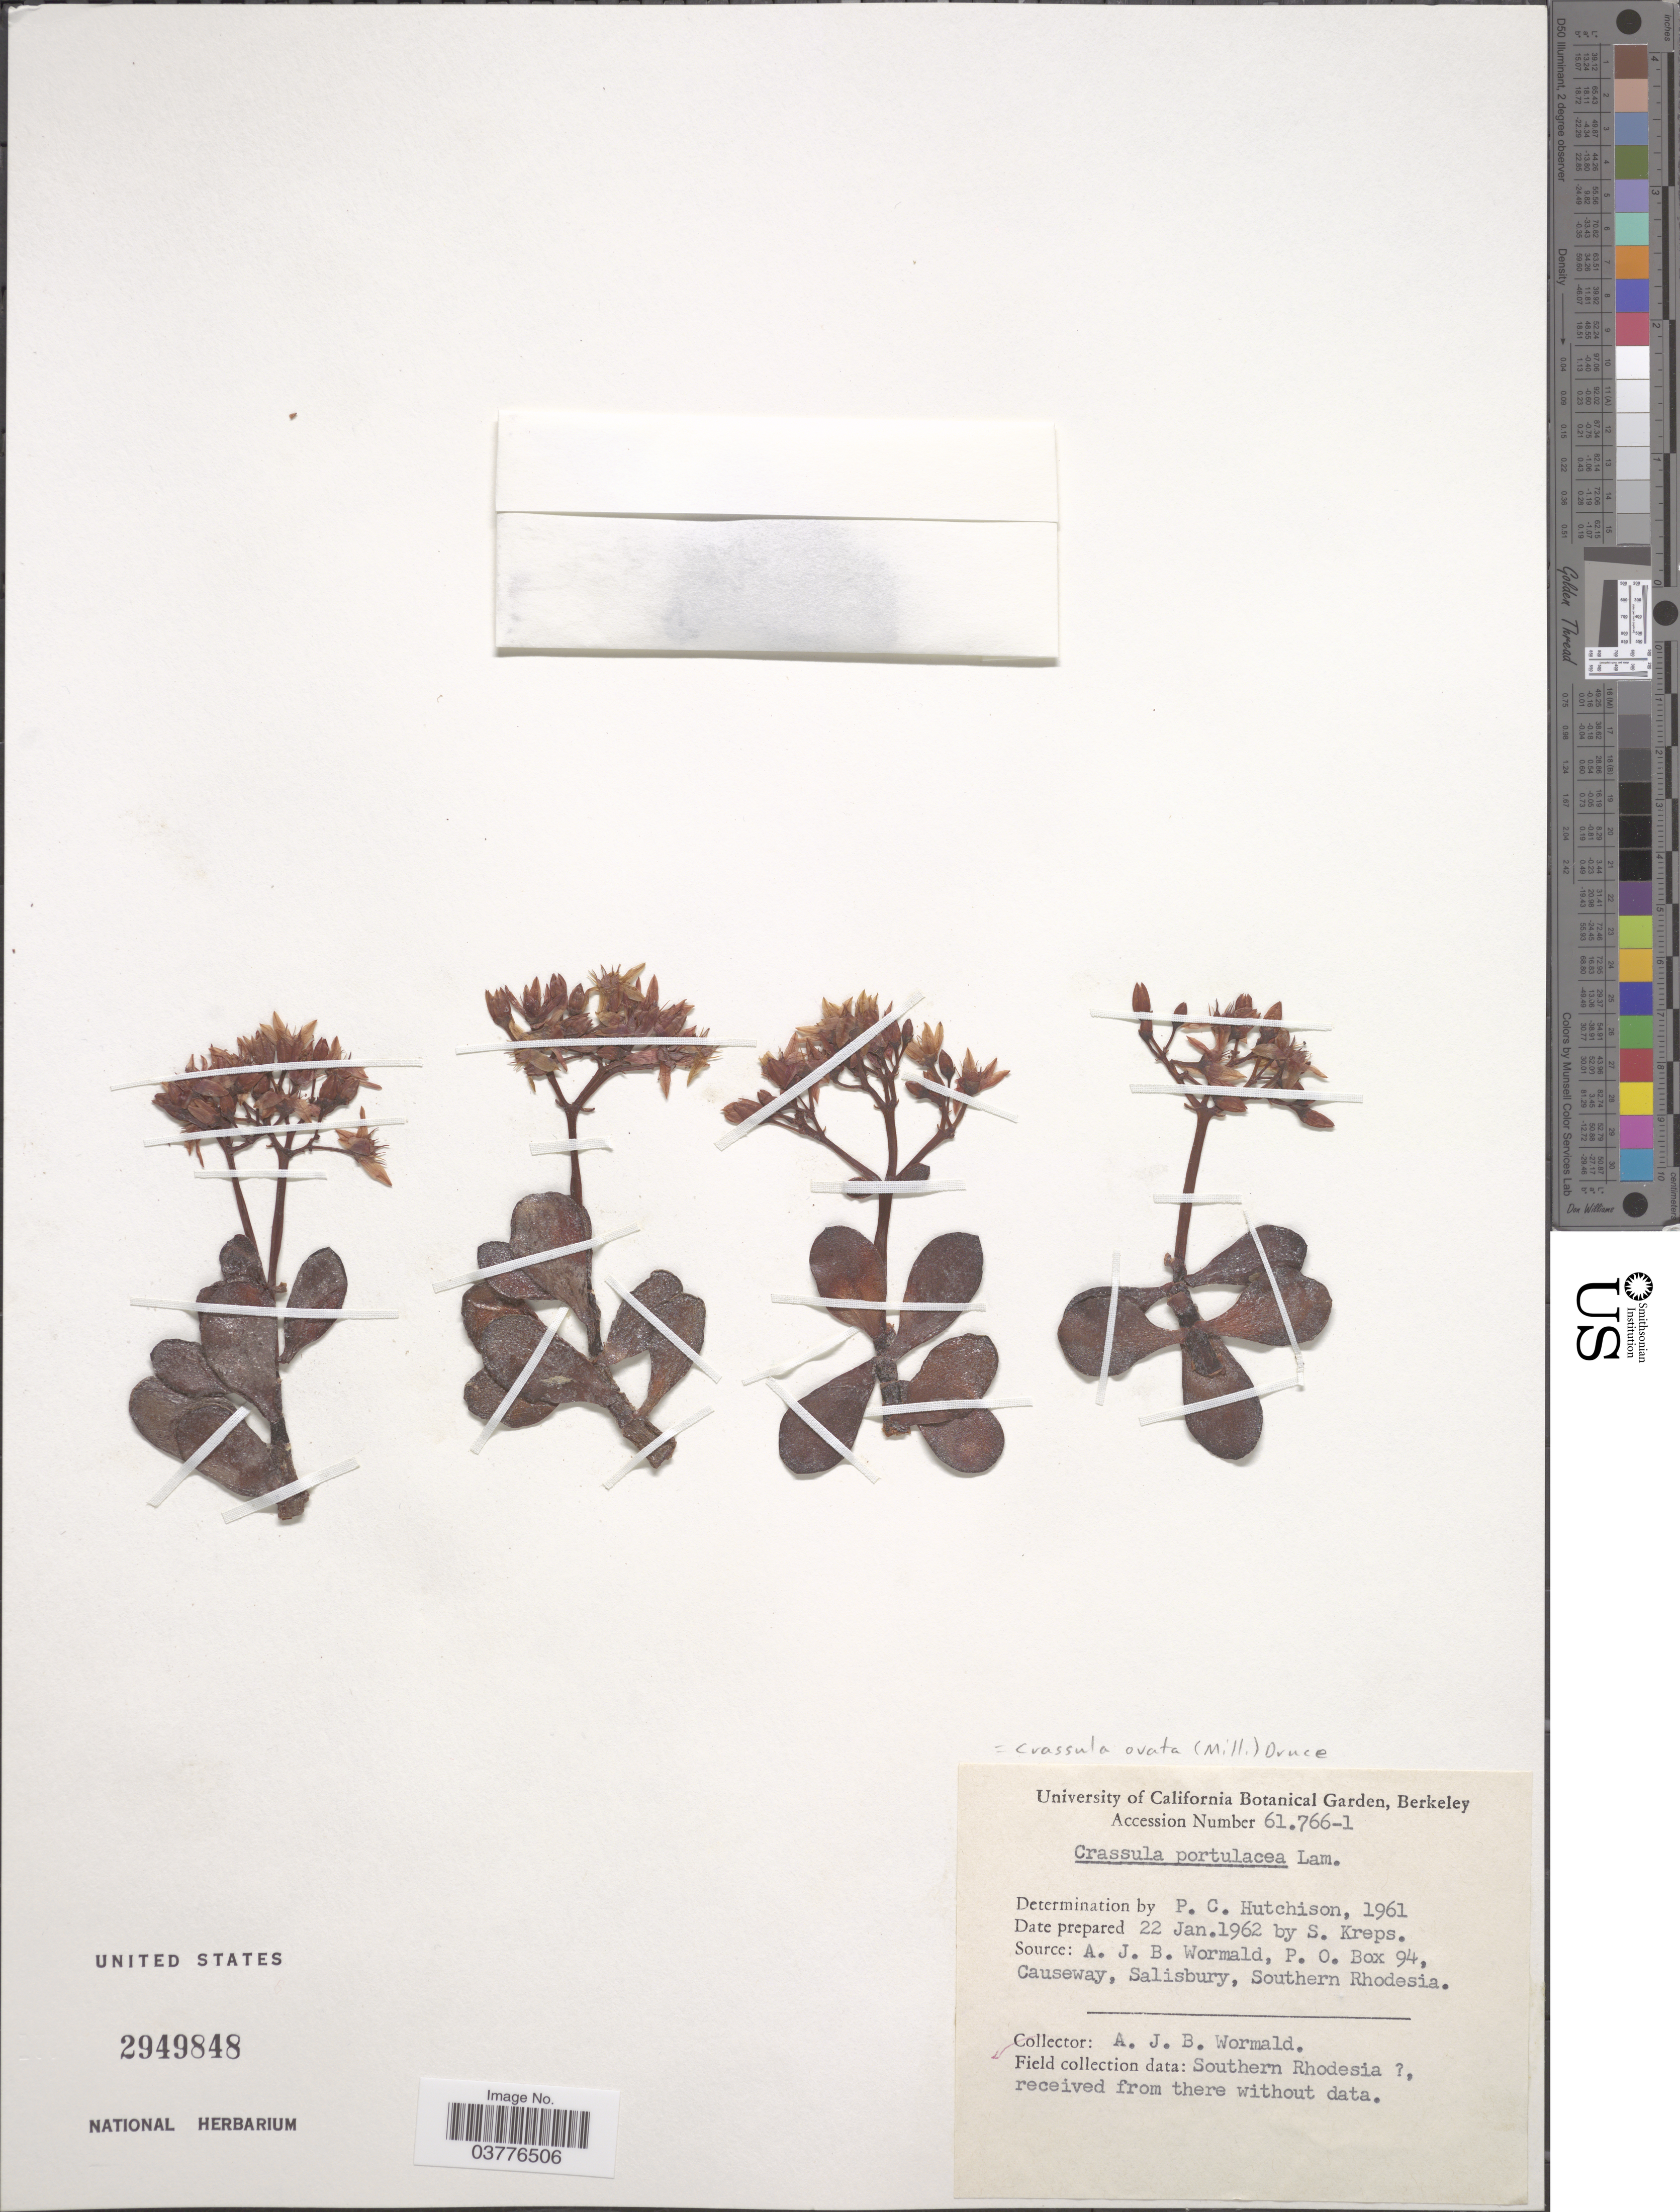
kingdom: Plantae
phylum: Tracheophyta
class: Magnoliopsida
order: Saxifragales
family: Crassulaceae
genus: Crassula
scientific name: Crassula ovata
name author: (Mill.) Druce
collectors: A. Wormald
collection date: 1962-01-22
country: United States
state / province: California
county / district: Alameda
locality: University of California Botanical Garden, Berkeley.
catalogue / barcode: US 2949848